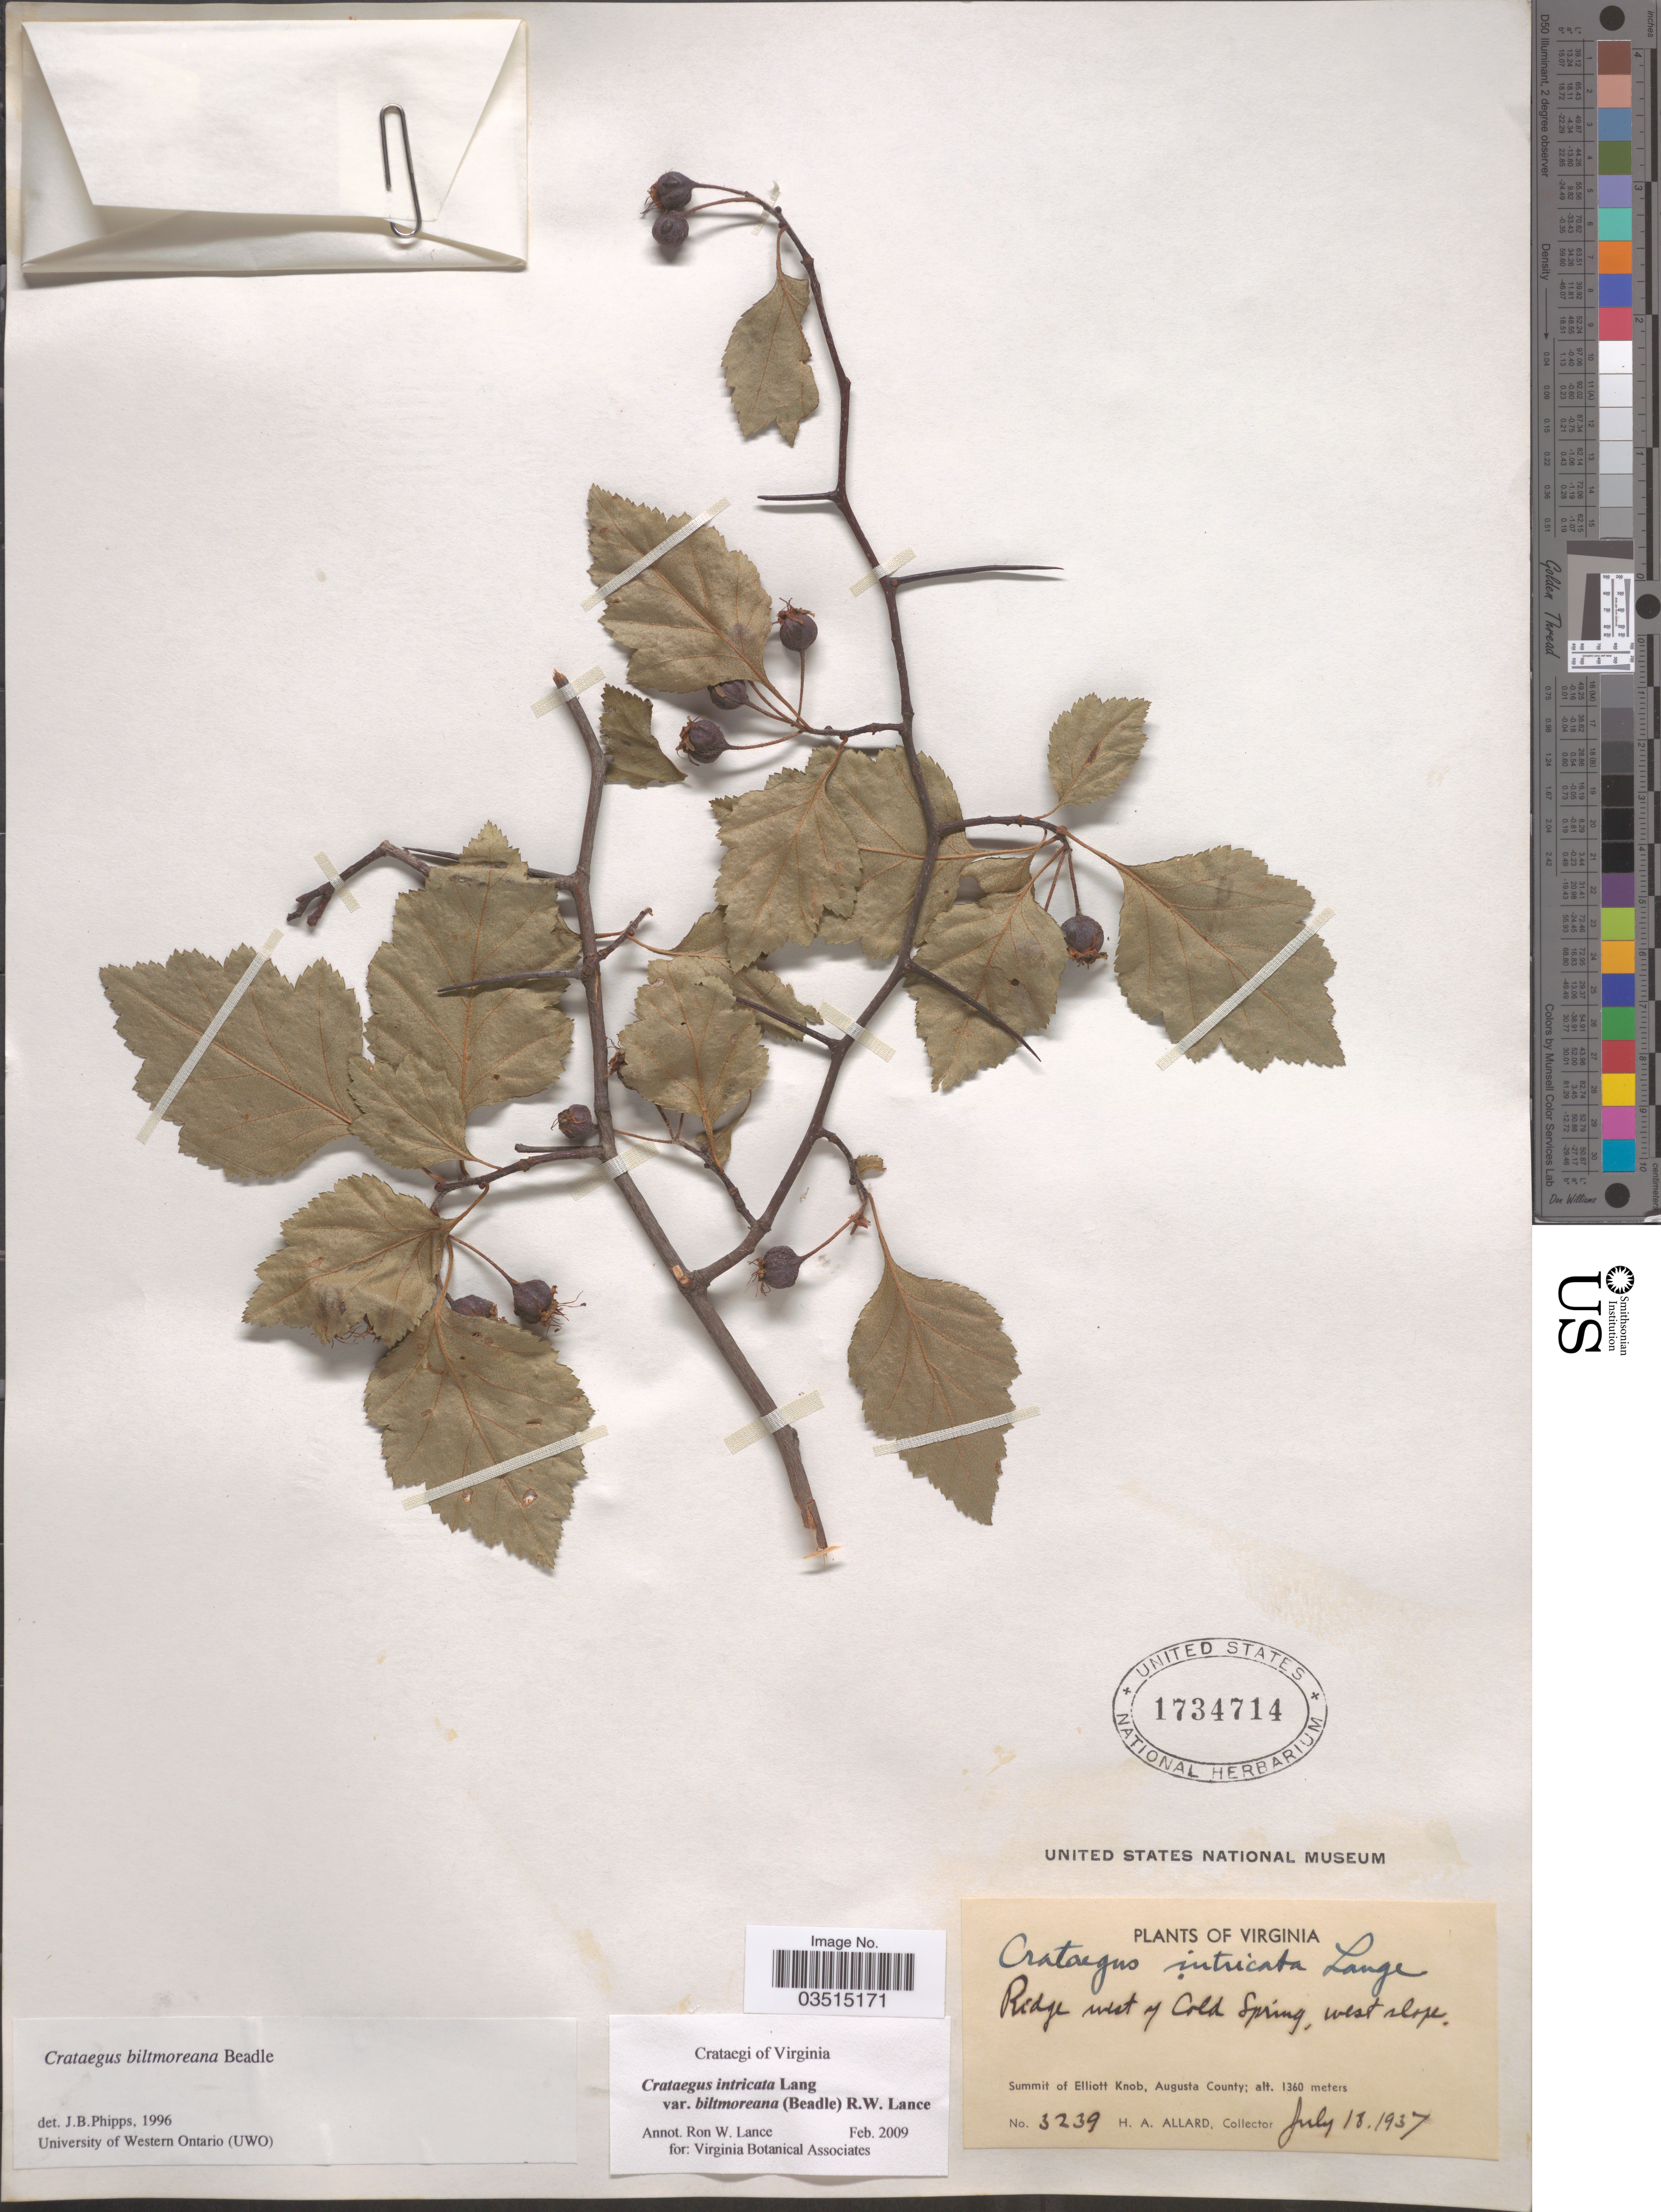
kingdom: Plantae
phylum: Tracheophyta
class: Magnoliopsida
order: Rosales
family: Rosaceae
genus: Crataegus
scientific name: Crataegus intricata var. biltmoreana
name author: (Beadle) Lance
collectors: H. A. Allard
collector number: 3239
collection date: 1937-07-18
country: United States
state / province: Virginia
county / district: Augusta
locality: Ridge west of Cold Spring, west slope. Summit of Elliott Knob, Augusta County.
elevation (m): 1360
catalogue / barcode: US 1734714